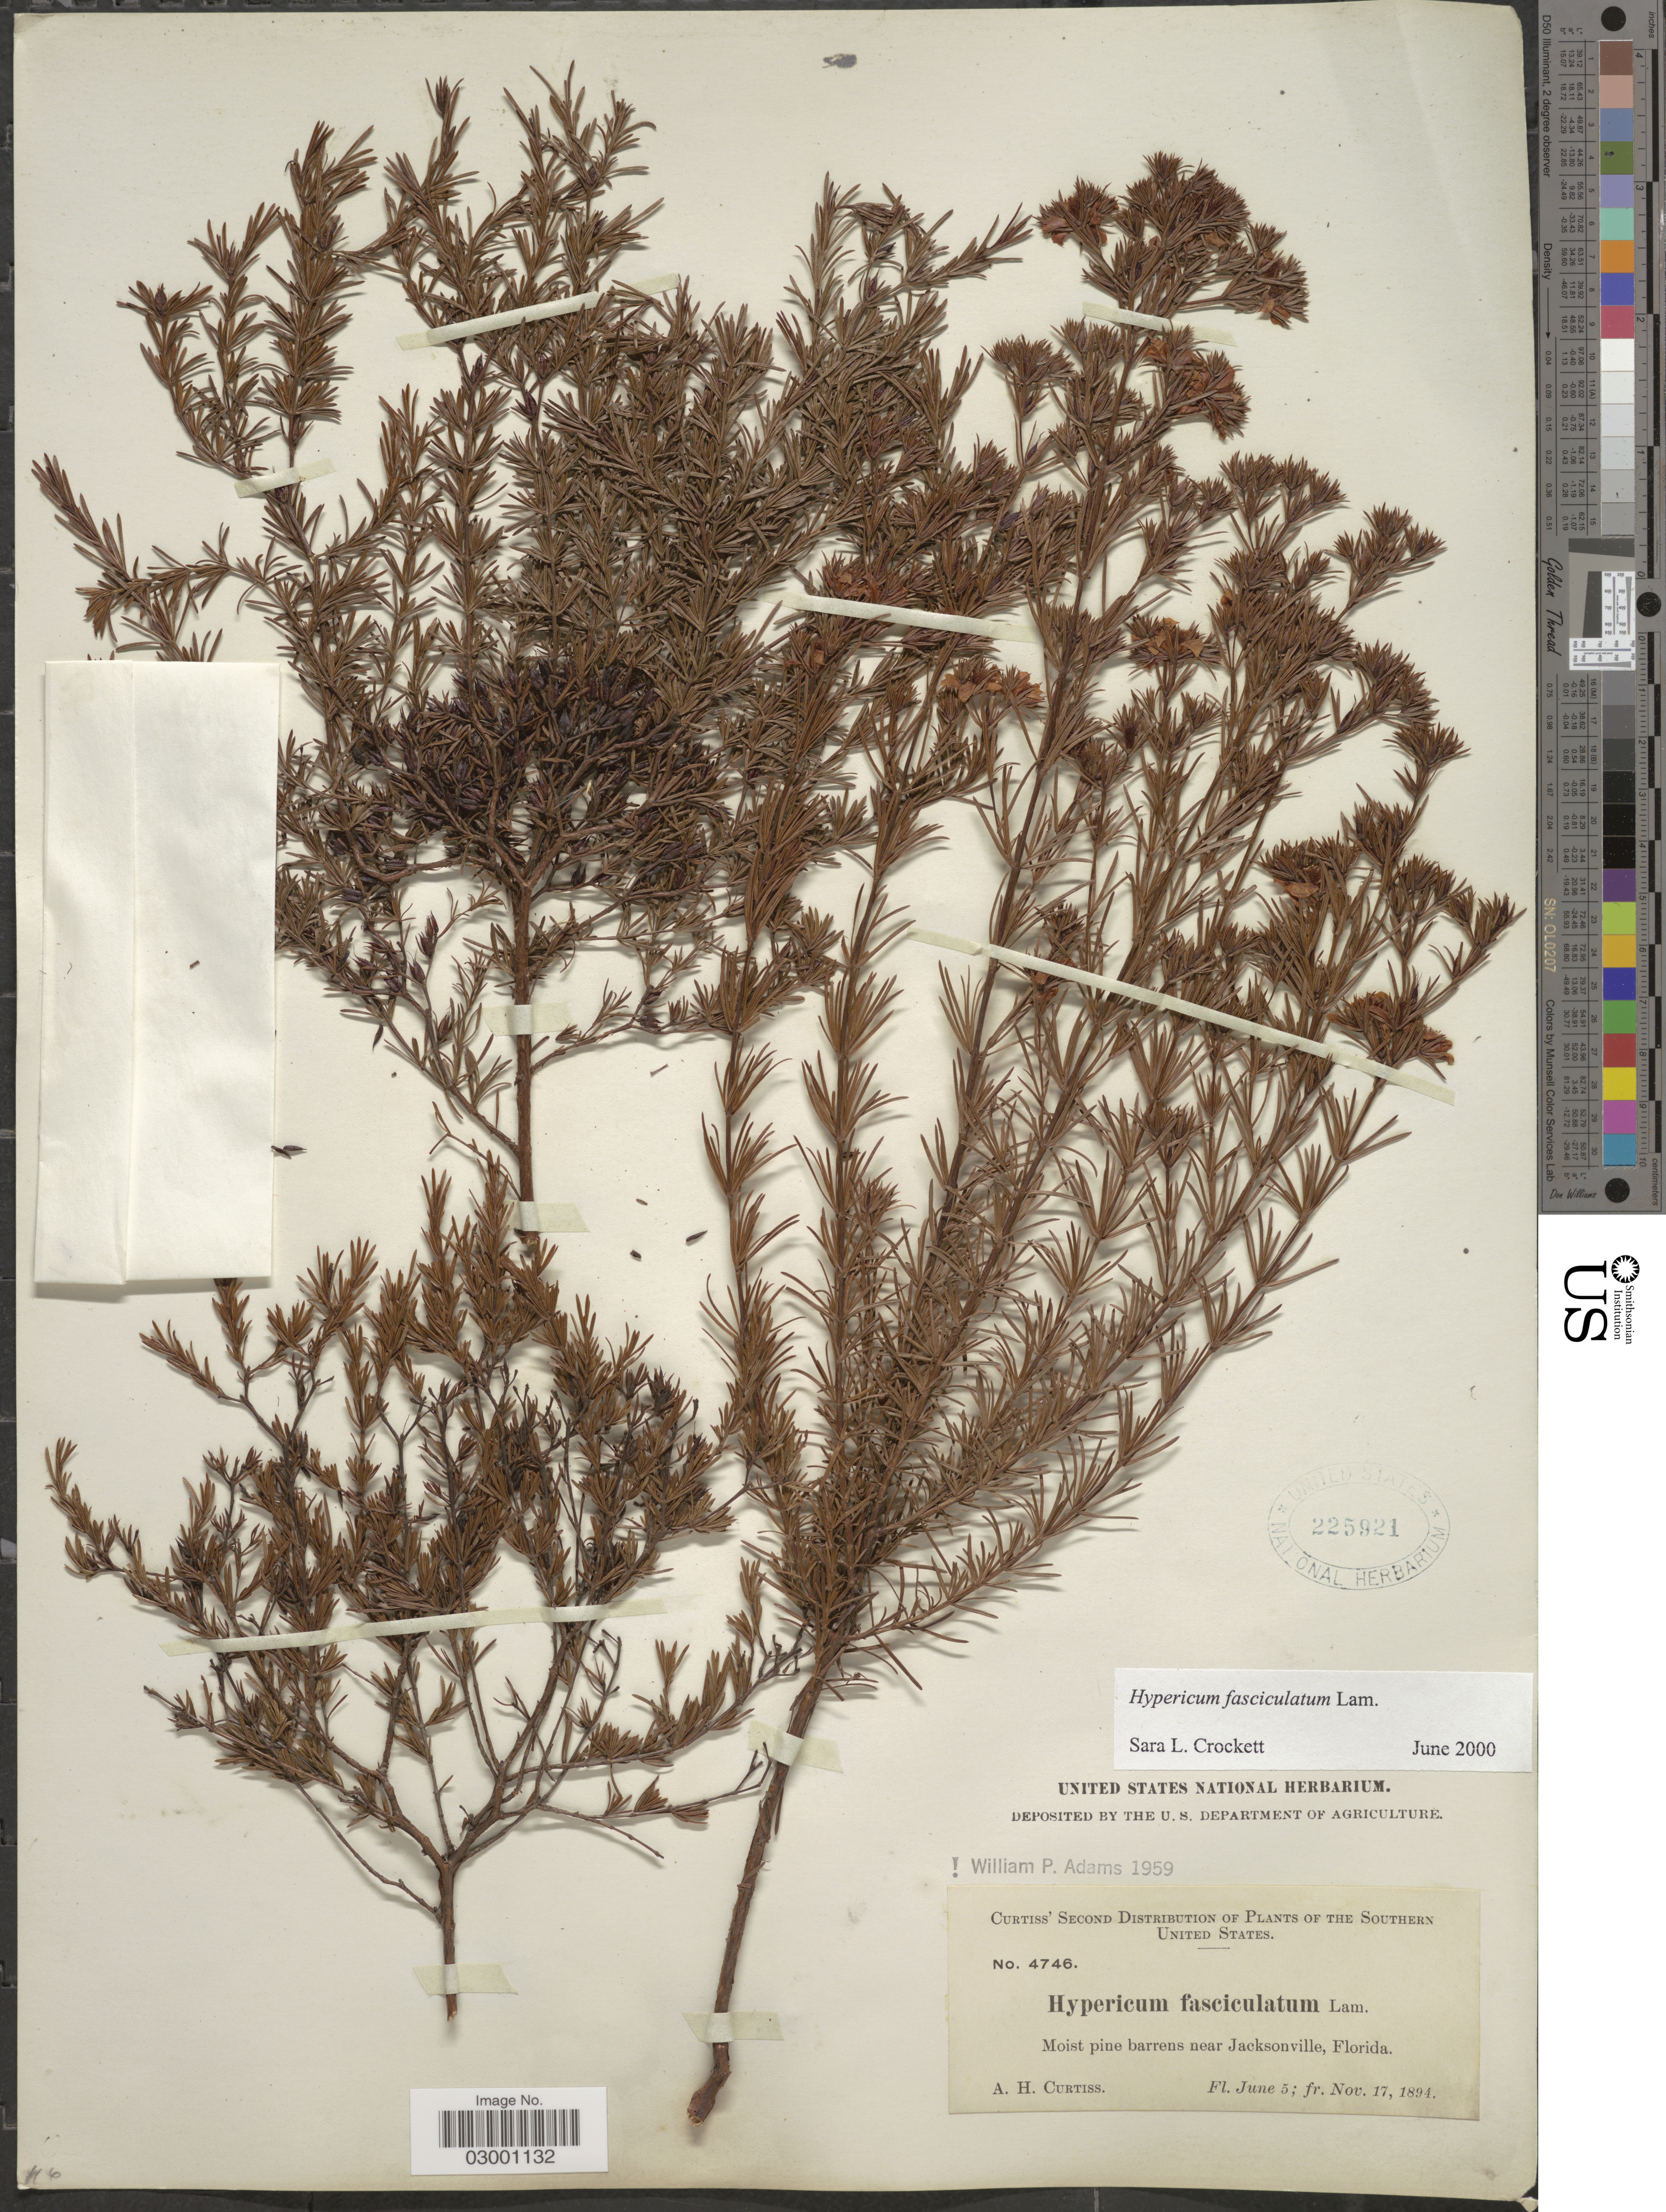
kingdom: Plantae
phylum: Tracheophyta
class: Magnoliopsida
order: Malpighiales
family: Hypericaceae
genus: Hypericum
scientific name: Hypericum fasciculatum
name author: Lam.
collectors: A. H. Curtiss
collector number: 4746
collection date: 1894-06-05/1894-11-17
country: United States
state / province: Florida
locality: Moist pine barrens near Jacksonville.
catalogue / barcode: US 225921